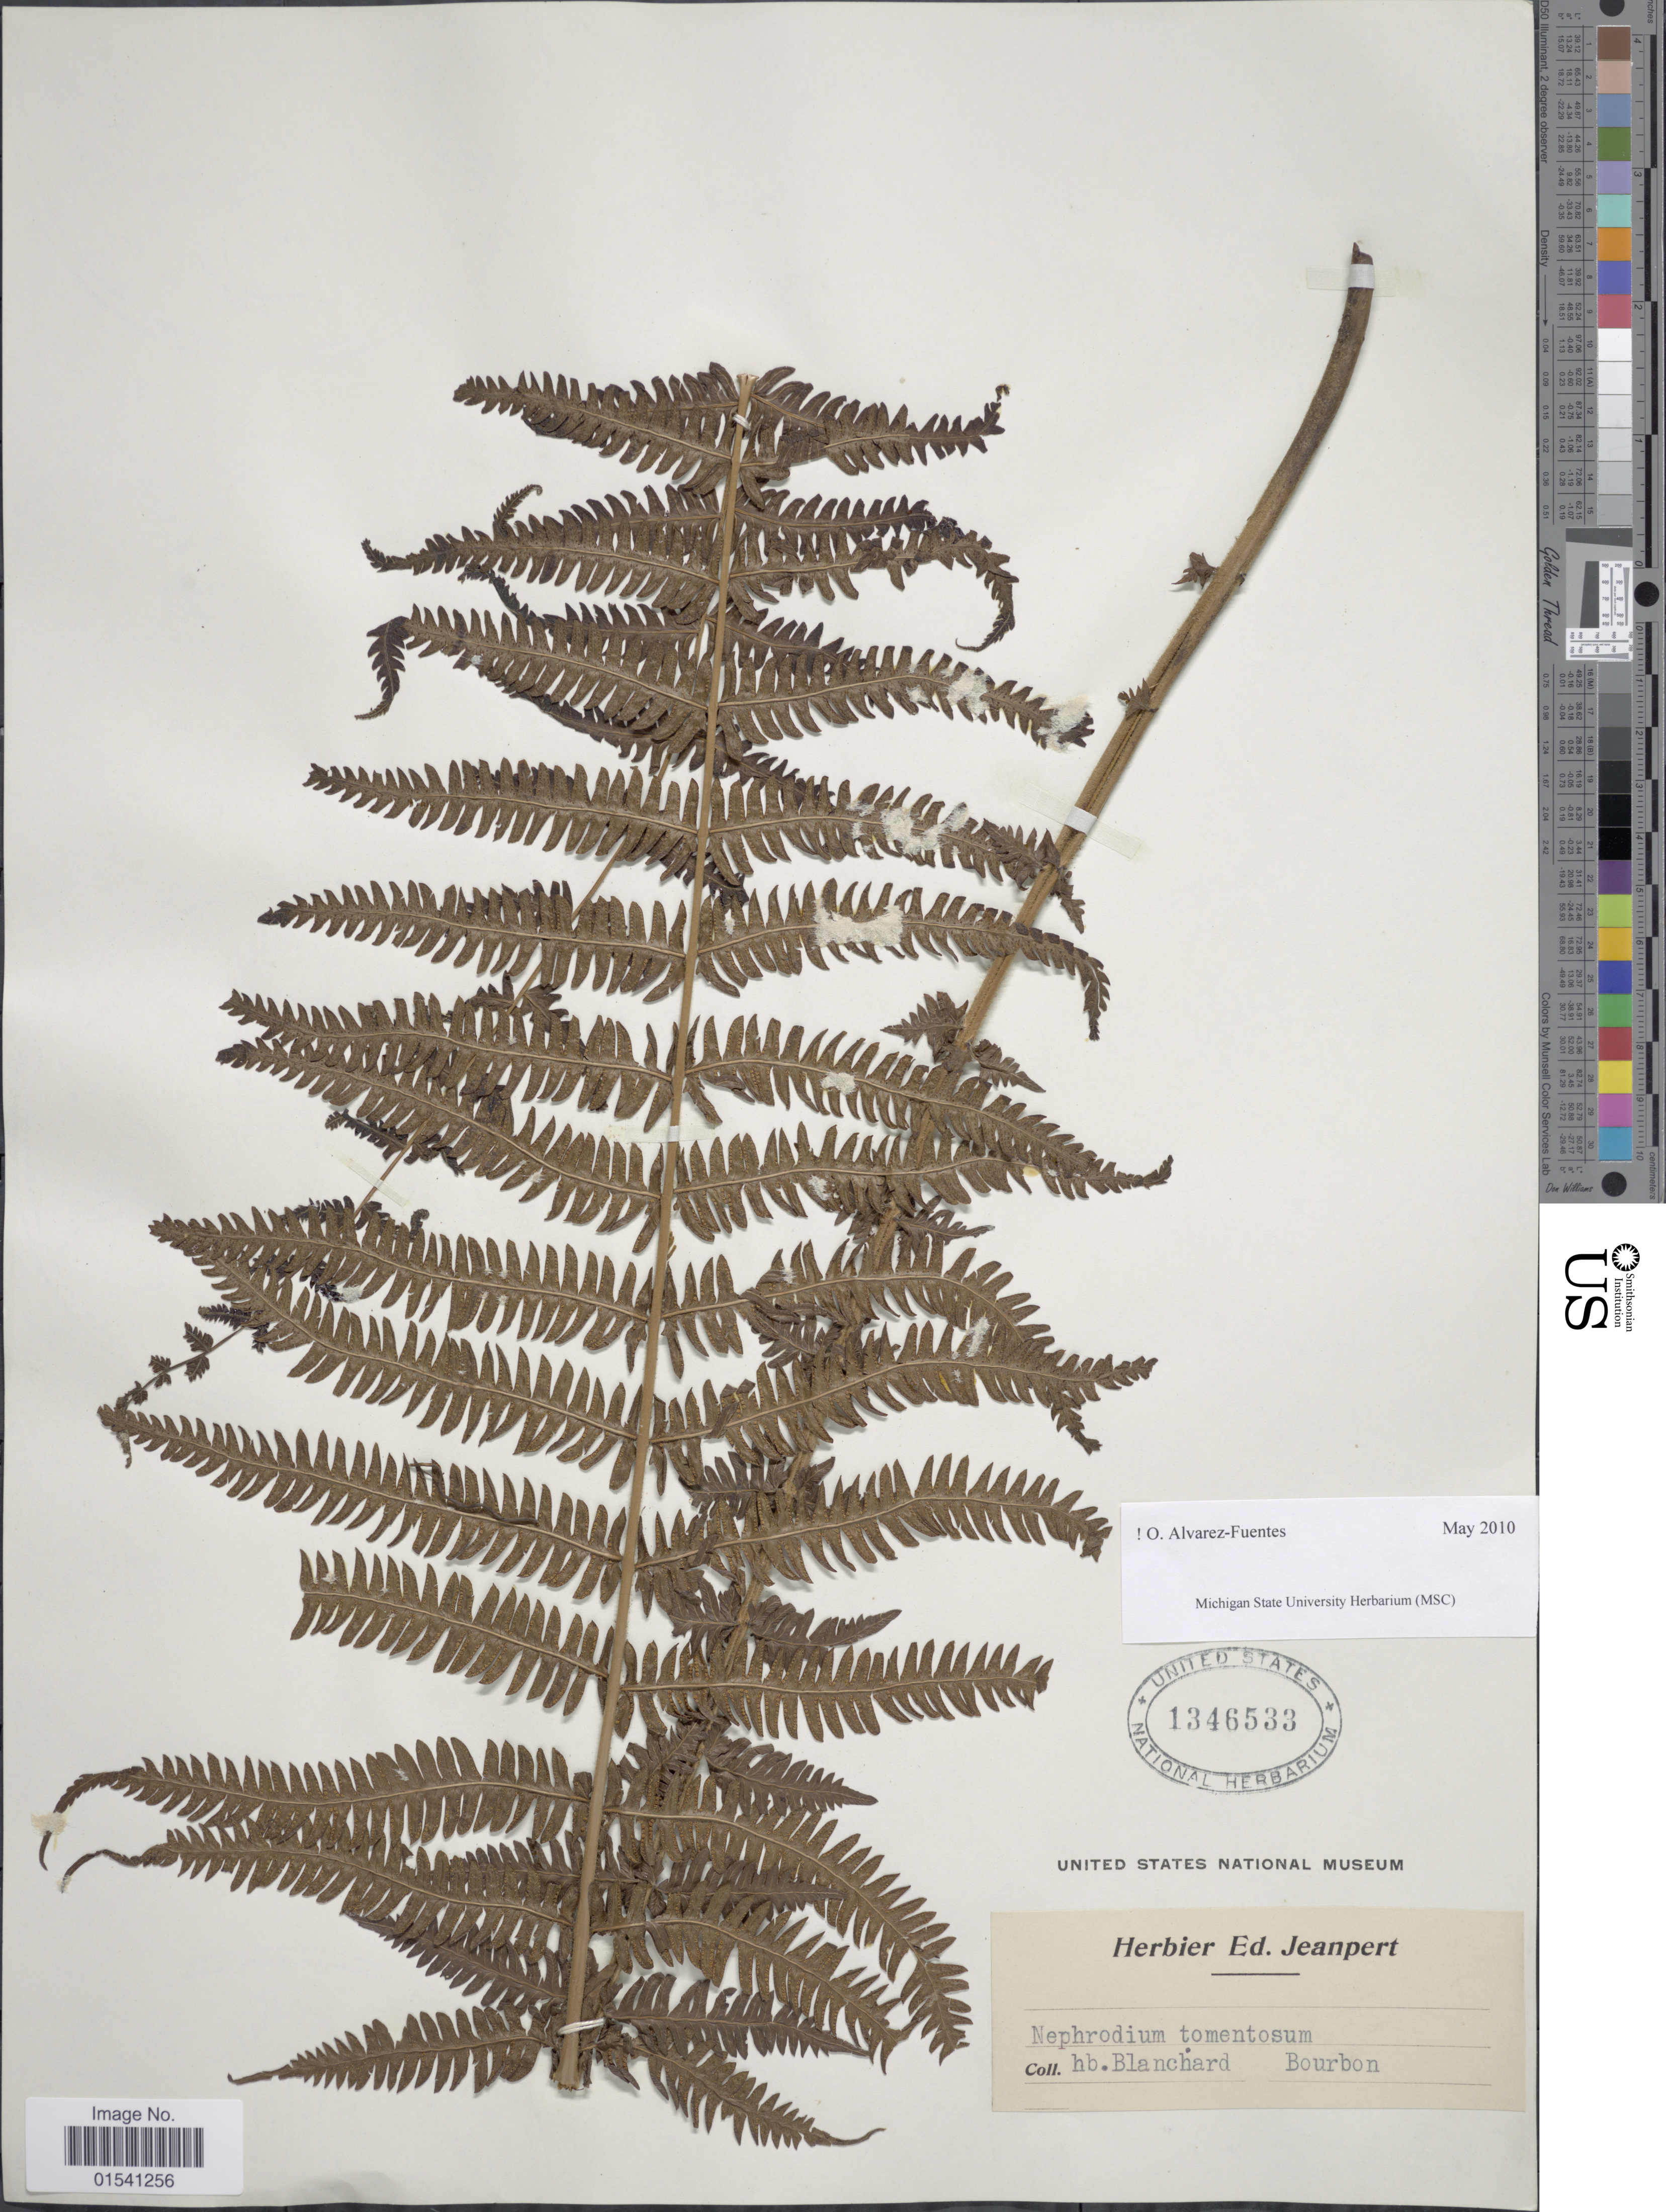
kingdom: Plantae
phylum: Tracheophyta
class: Polypodiopsida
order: Polypodiales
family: Thelypteridaceae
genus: Amauropelta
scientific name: Amauropelta tomentosa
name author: (Thouars) Holttum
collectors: ex herb. F. Blanchard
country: Reunion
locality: Bourbon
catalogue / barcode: US 1346533